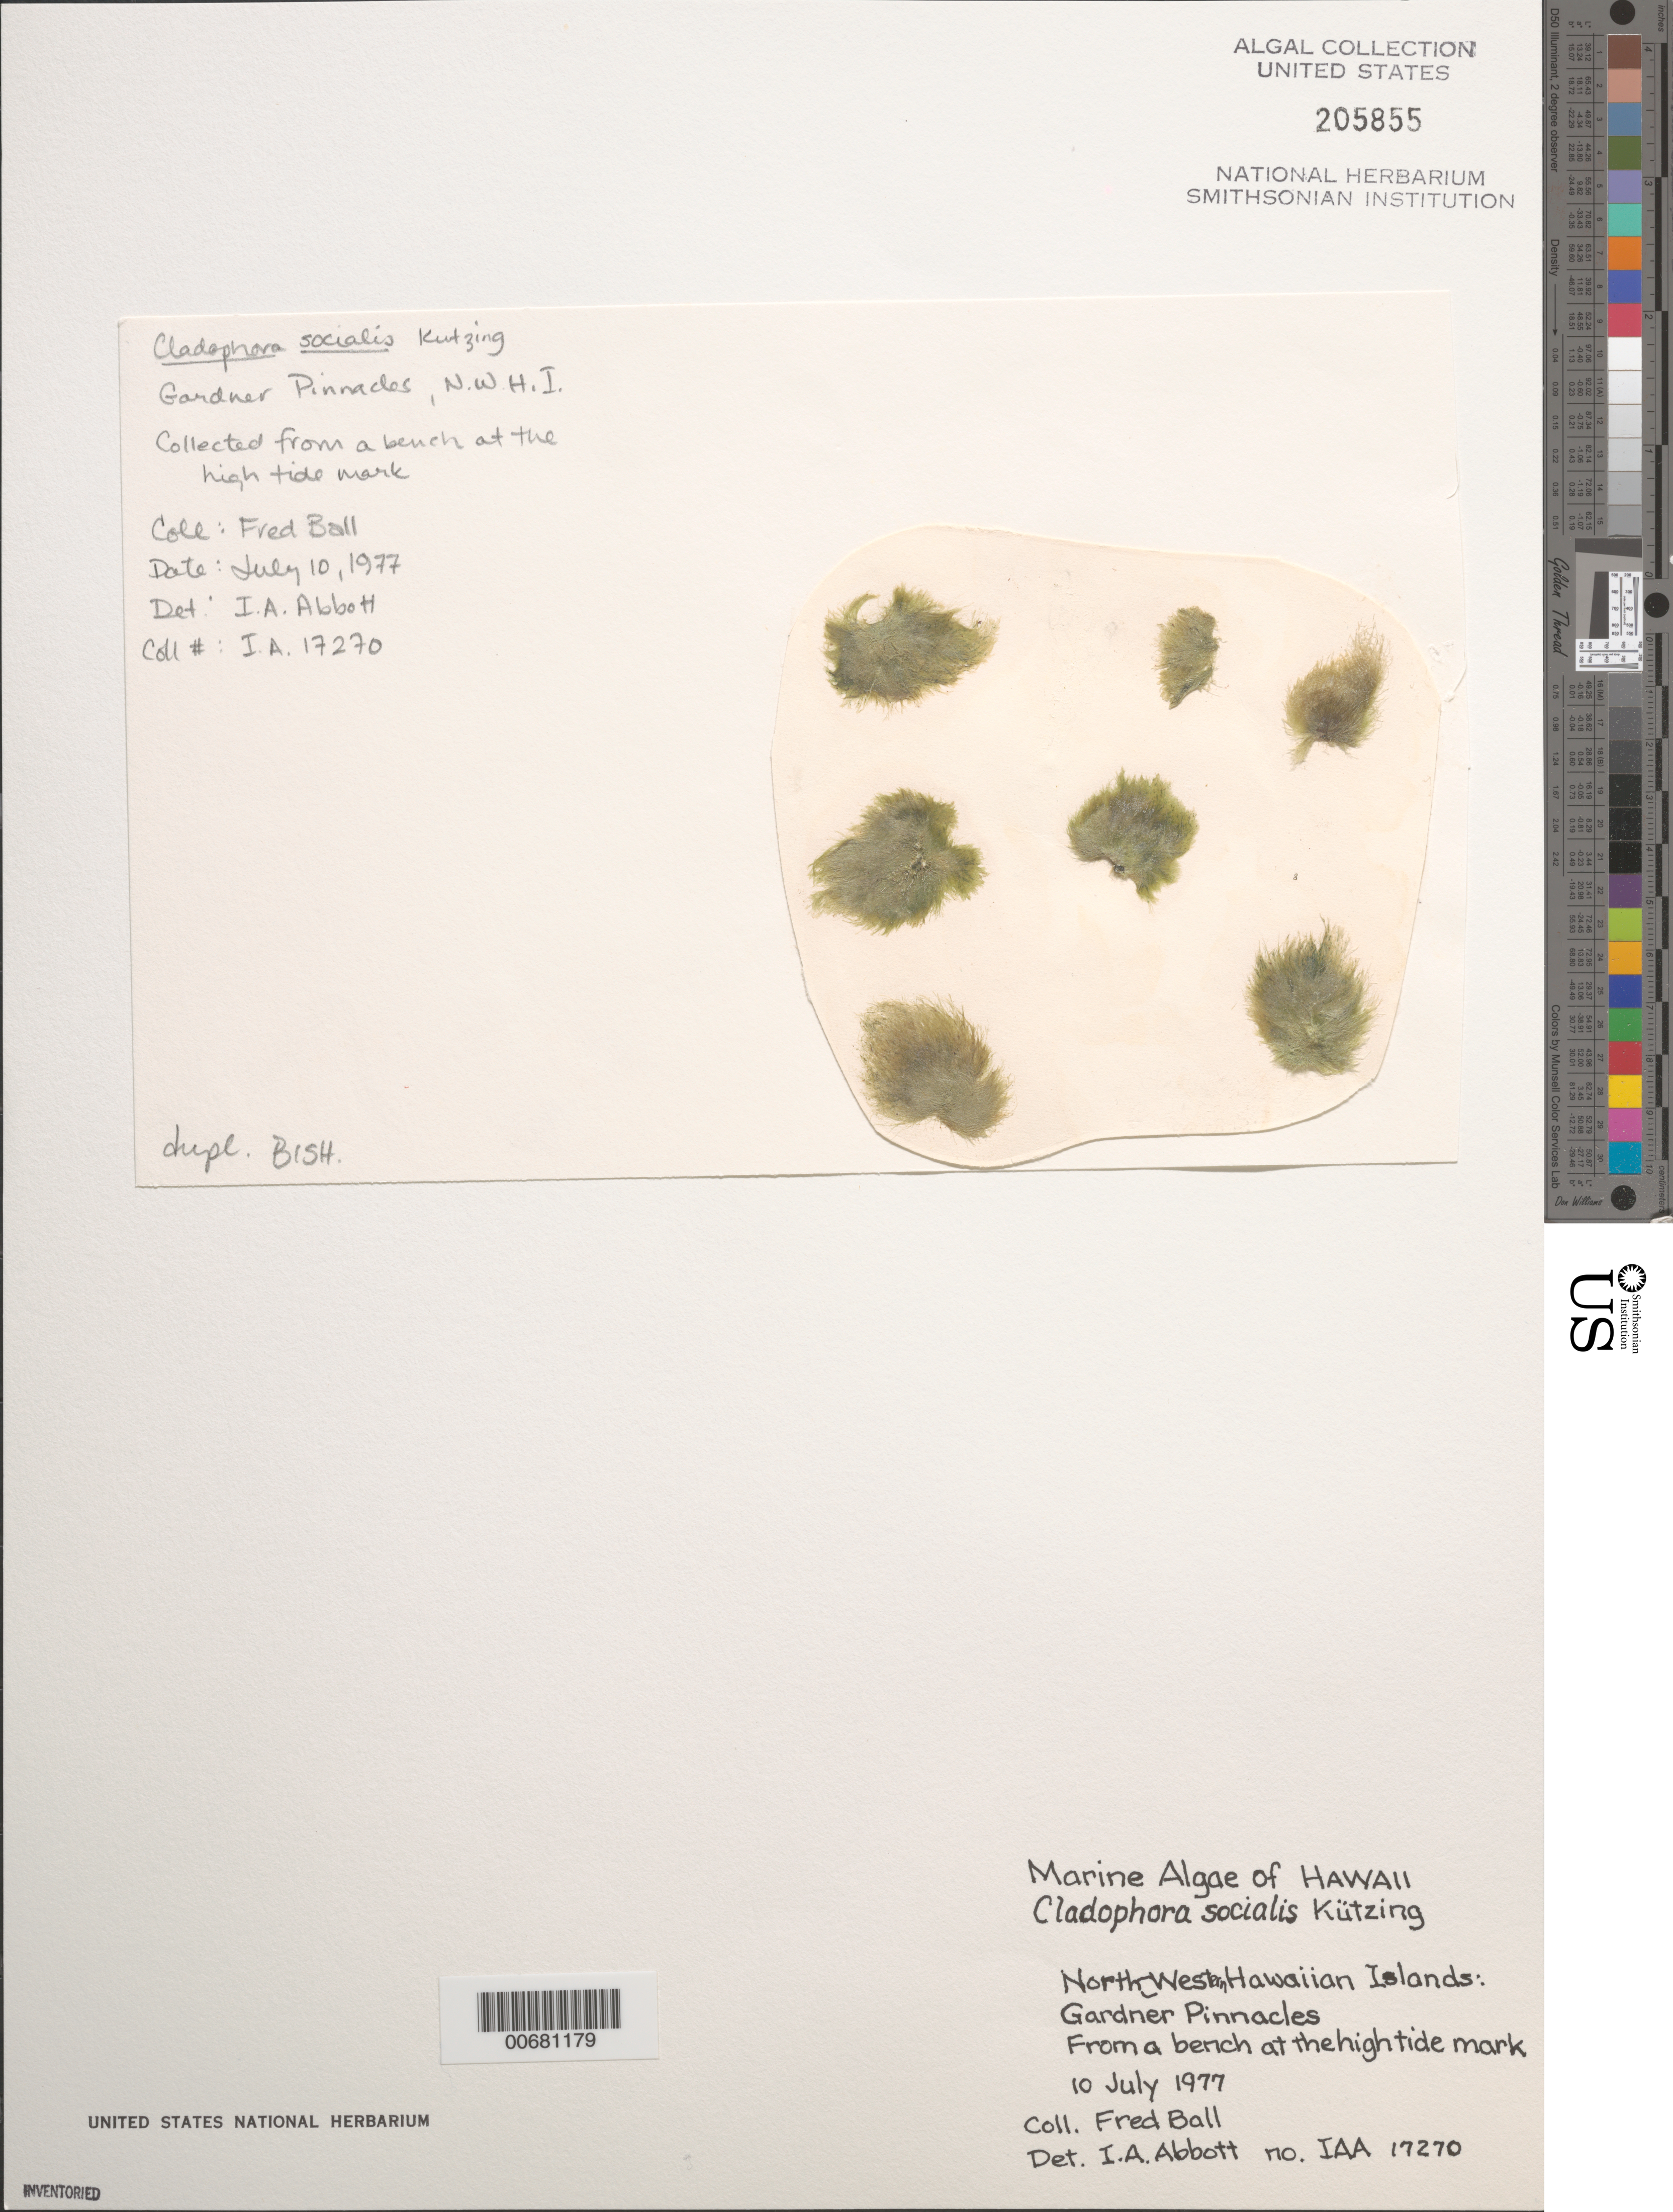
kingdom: Plantae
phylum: Chlorophyta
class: Ulvophyceae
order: Cladophorales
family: Cladophoraceae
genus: Cladophora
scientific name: Cladophora socialis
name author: Kütz.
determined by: Abbott, Isabella A.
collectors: F. Ball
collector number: IAA 17270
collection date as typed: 10 Jul 1977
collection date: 1977-07-10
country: United States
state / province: Hawaii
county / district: Honolulu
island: Gardner Pinnacles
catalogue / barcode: US 205855